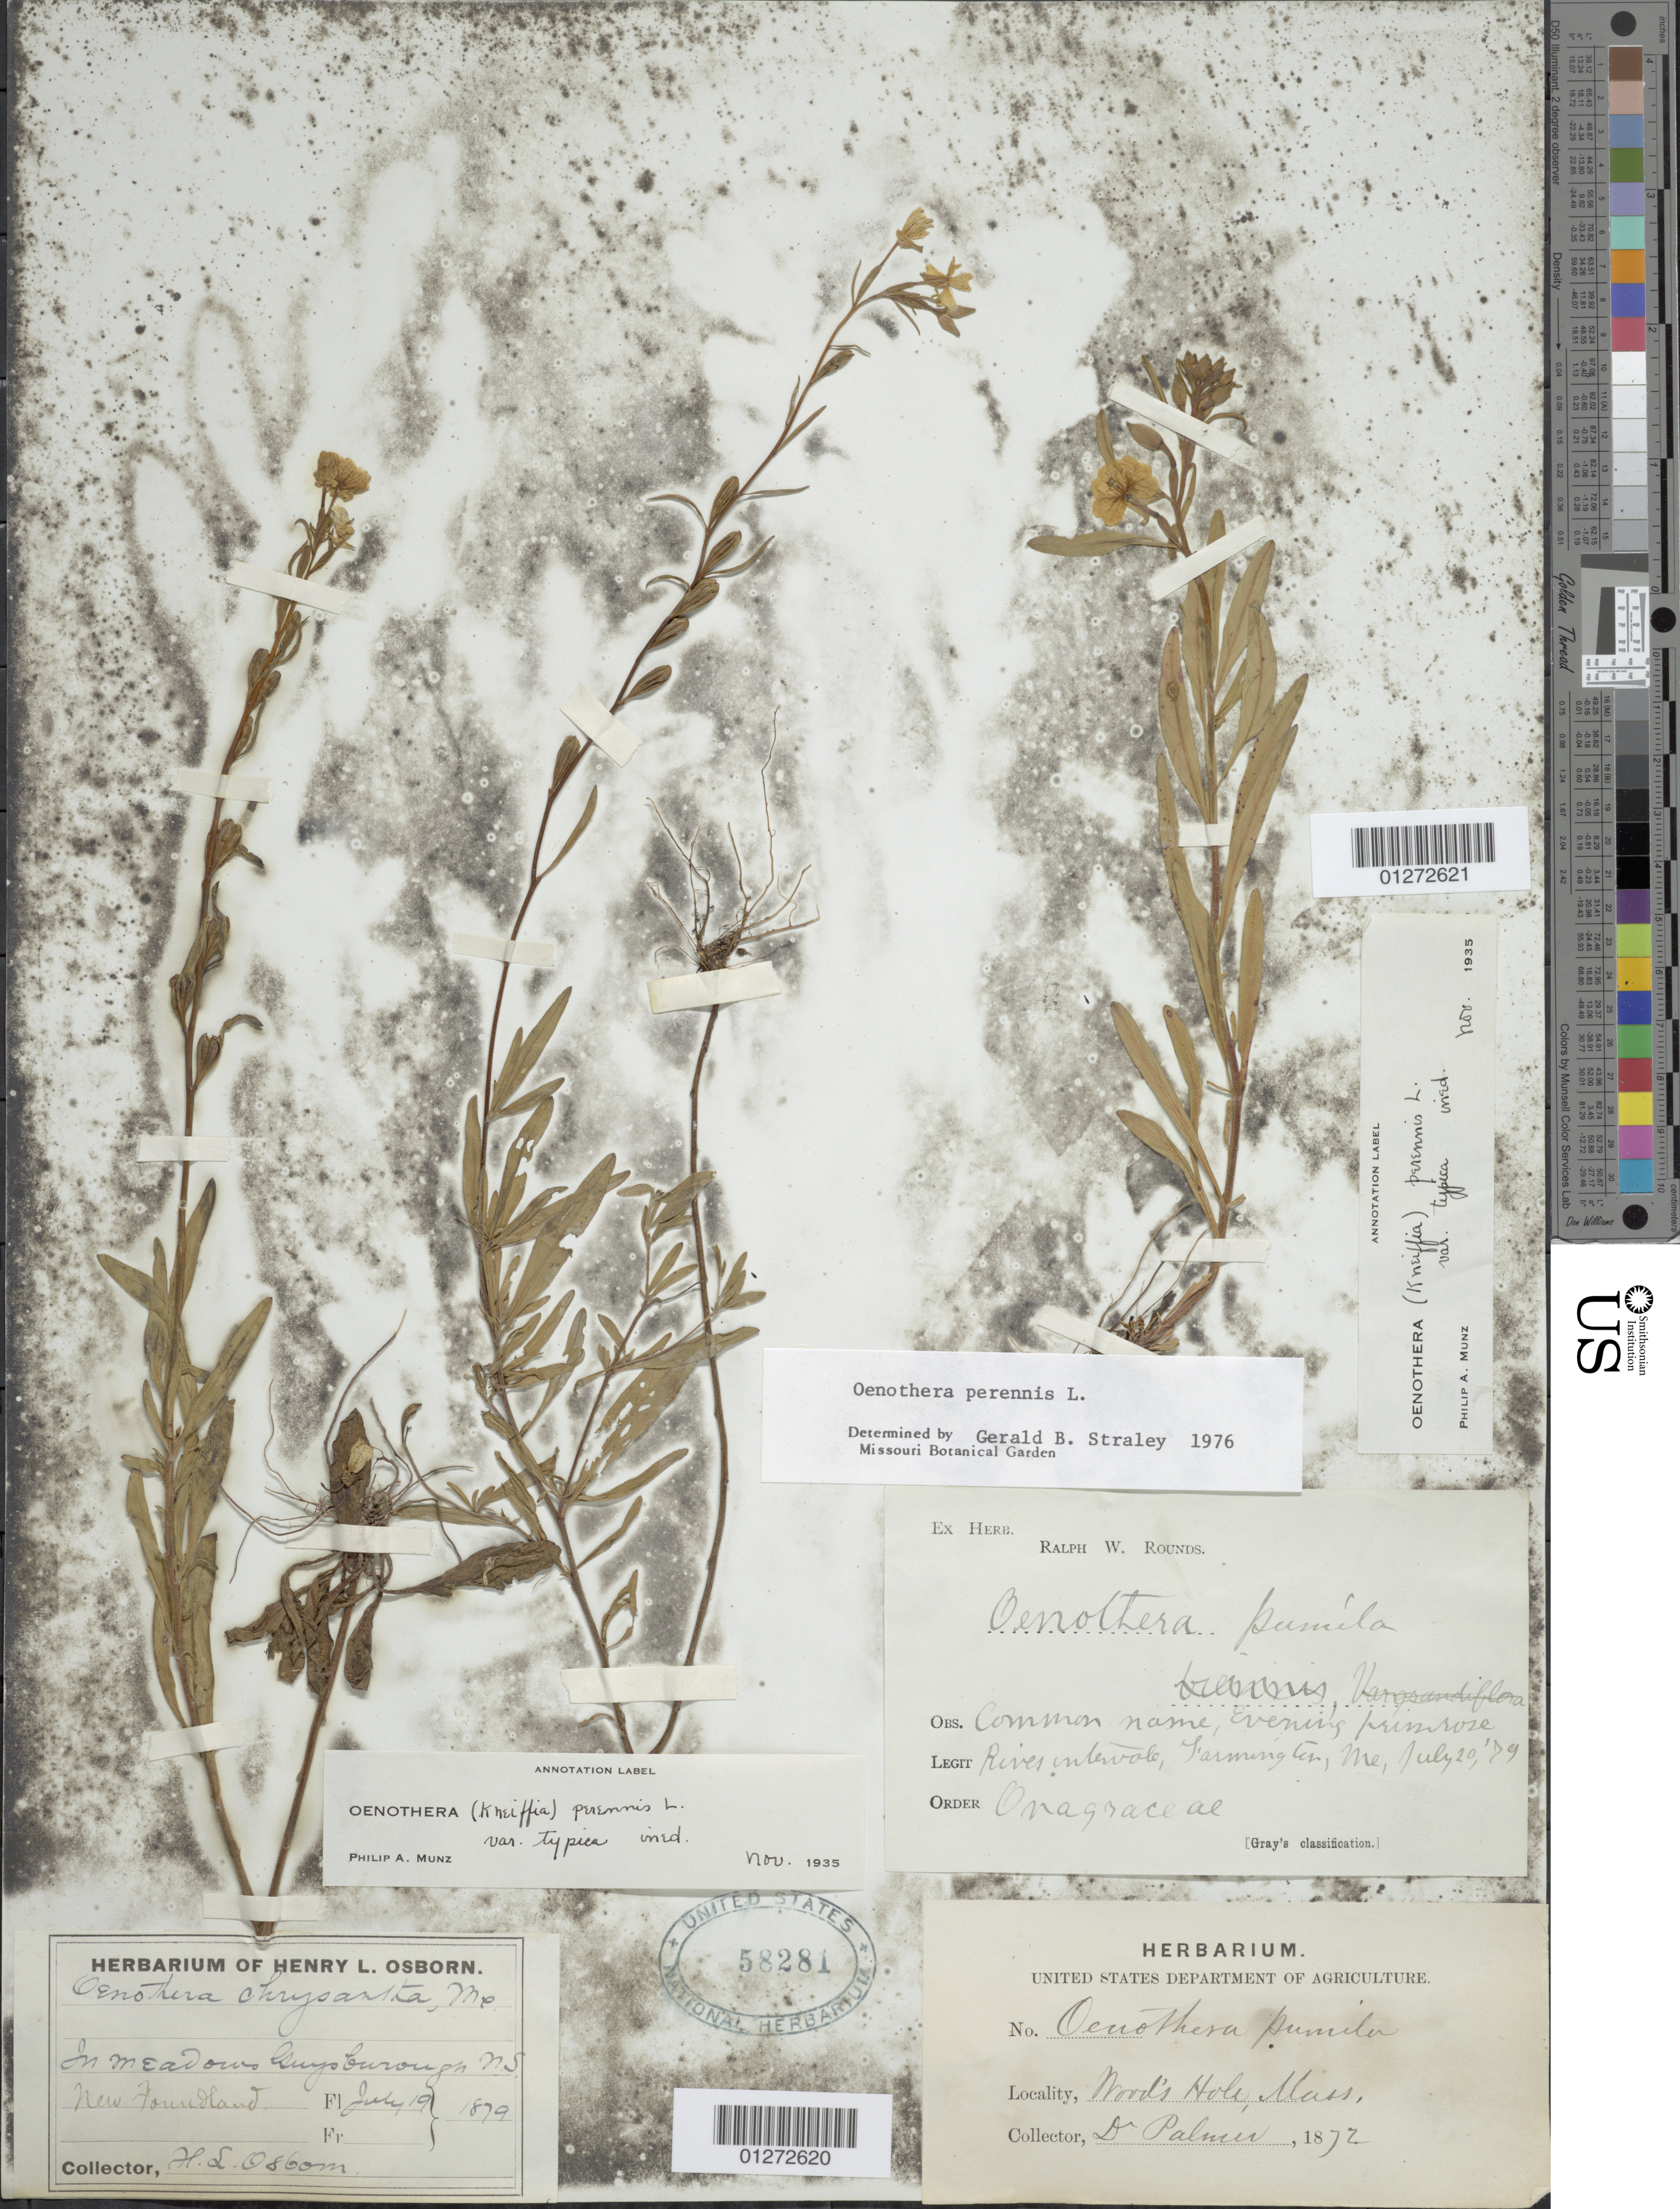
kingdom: Plantae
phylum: Tracheophyta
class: Magnoliopsida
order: Myrtales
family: Onagraceae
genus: Oenothera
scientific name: Oenothera perennis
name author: L.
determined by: Straley, G. B.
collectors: H. Osborn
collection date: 1879-07-19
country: Canada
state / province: Newfoundland and Labrador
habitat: Meadows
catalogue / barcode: US 58281